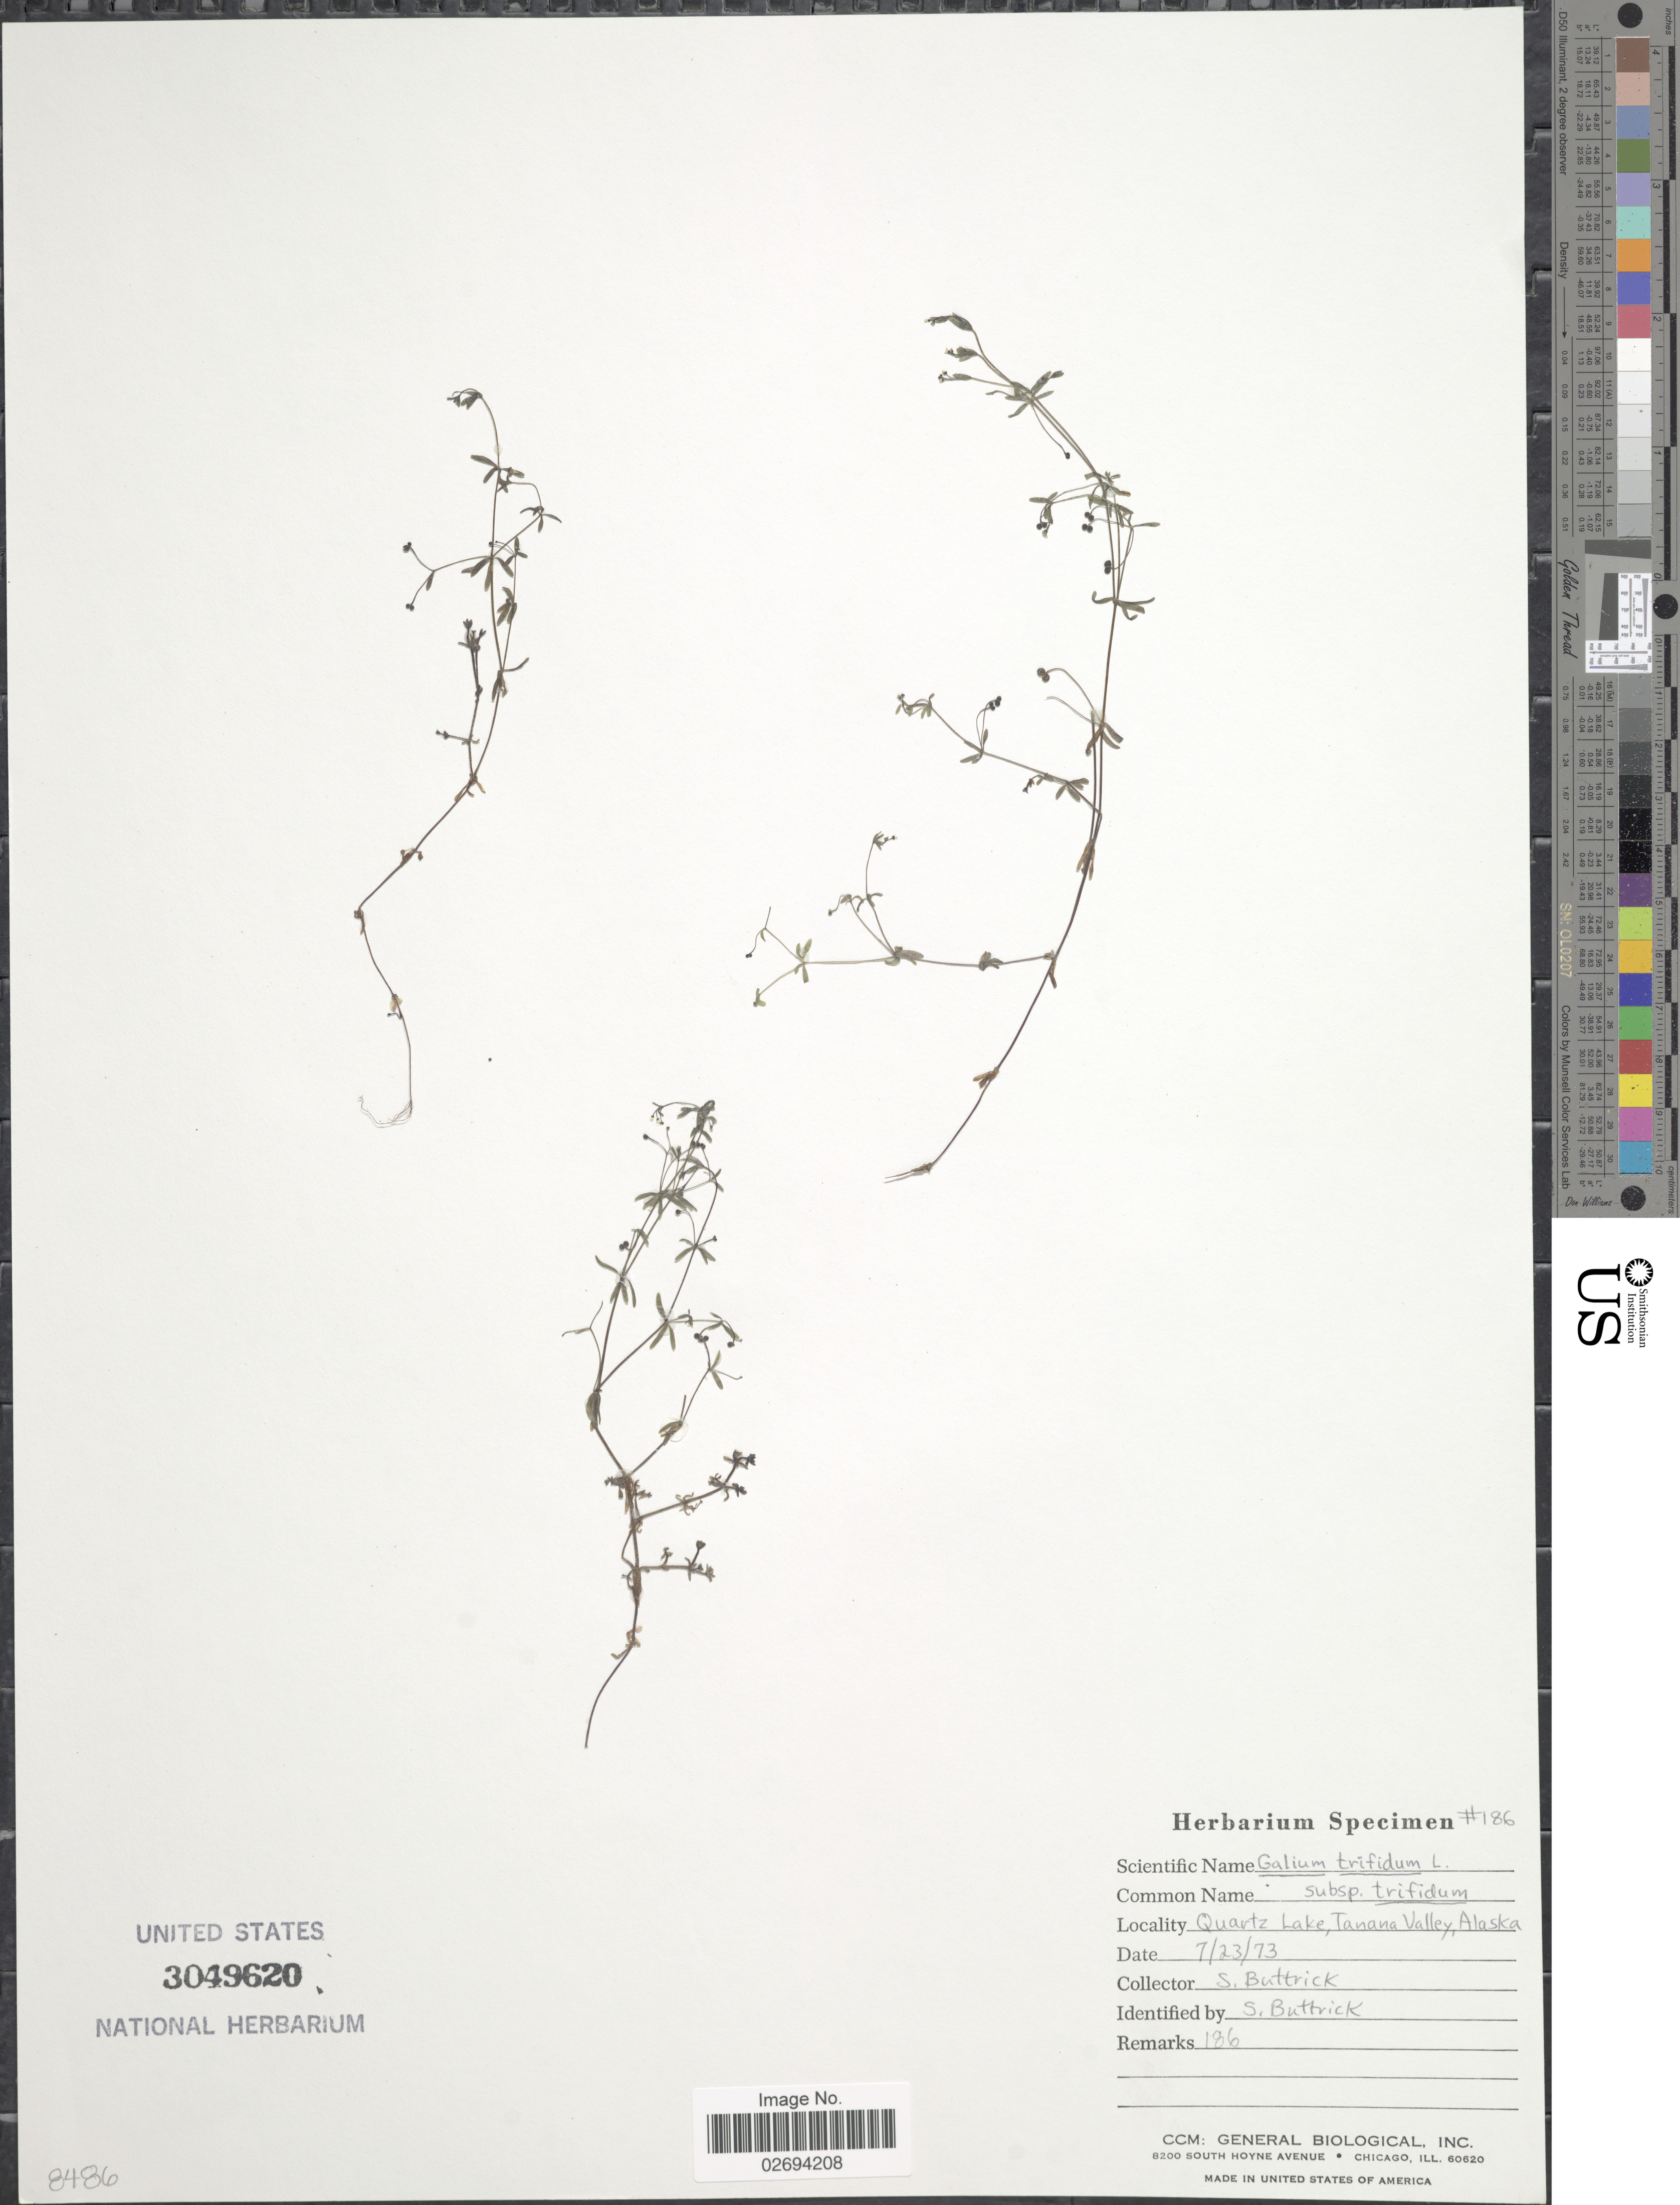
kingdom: Plantae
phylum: Tracheophyta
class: Magnoliopsida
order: Gentianales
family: Rubiaceae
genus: Galium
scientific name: Galium trifidum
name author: L.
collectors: S. Buttrick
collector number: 186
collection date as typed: Transcribed d/m/y: 23/7/73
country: United States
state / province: Alaska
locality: Quartz Lake, Tanana Valley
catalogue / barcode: US 3049620